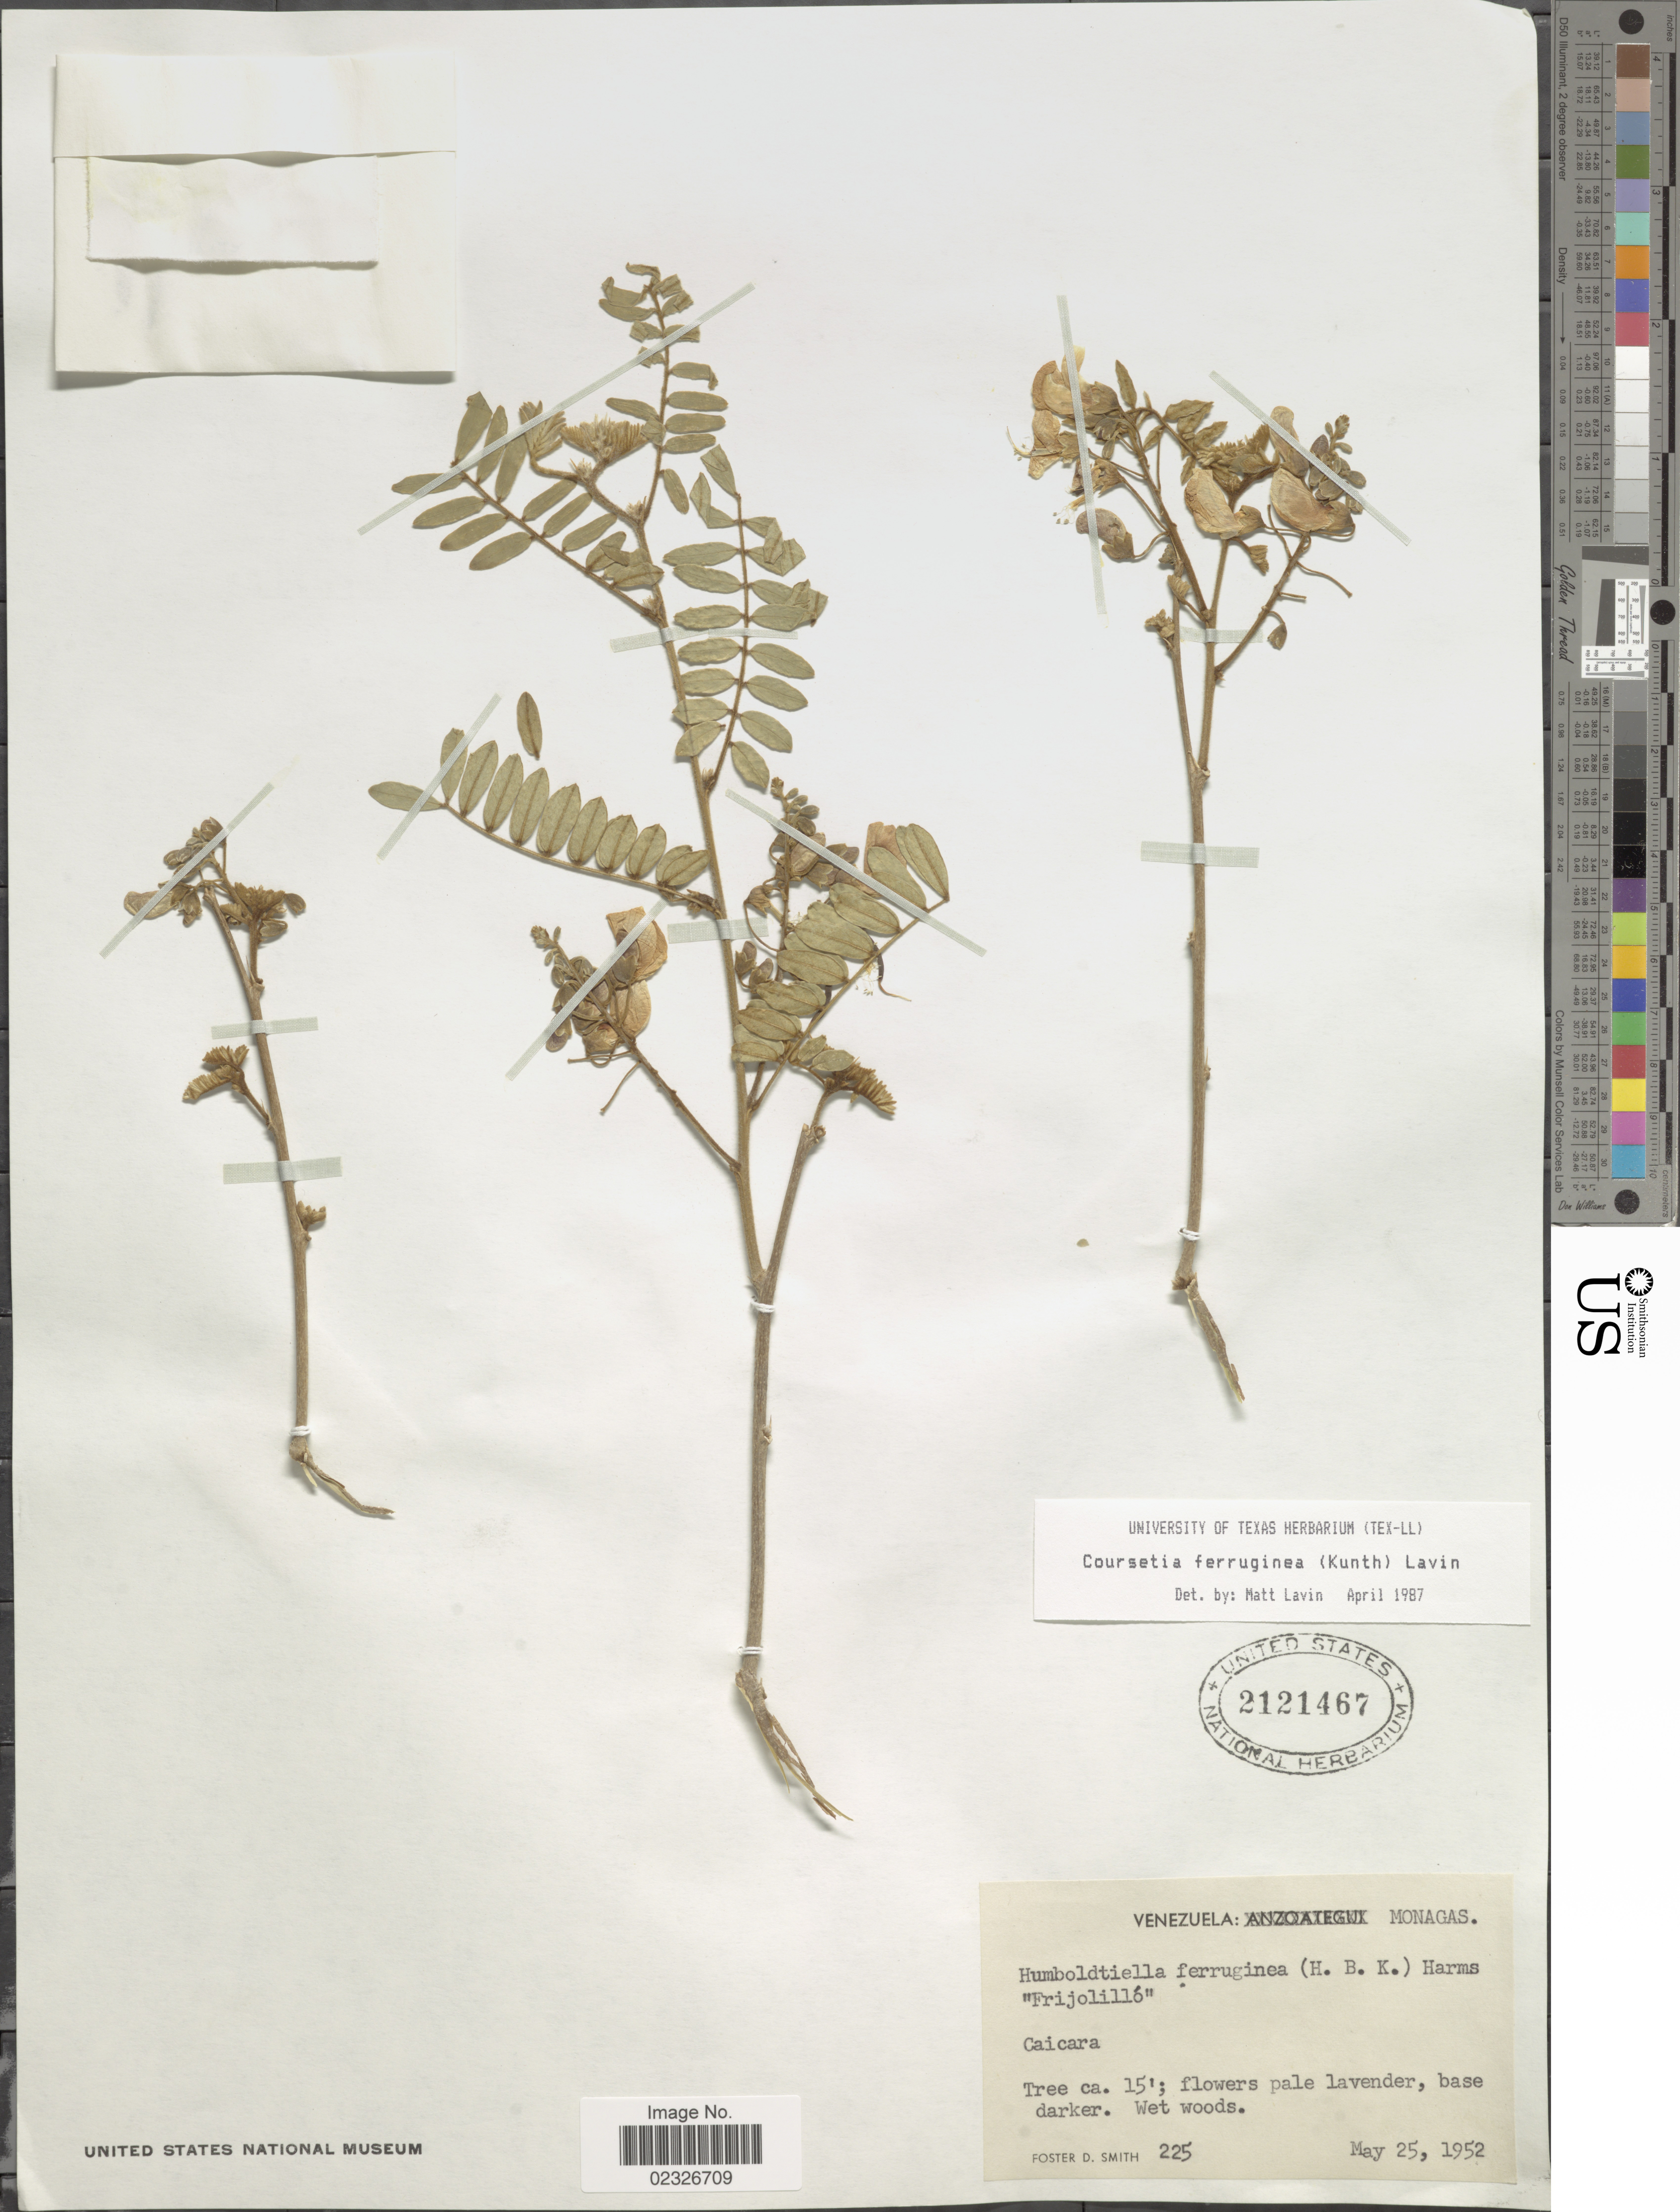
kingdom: Plantae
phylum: Tracheophyta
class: Magnoliopsida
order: Fabales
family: Fabaceae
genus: Coursetia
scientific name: Coursetia ferruginea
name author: (Kunth) Lavin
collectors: F. Smith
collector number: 225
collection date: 1952-05-25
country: Venezuela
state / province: Monagas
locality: Caicara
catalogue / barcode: US 2121467